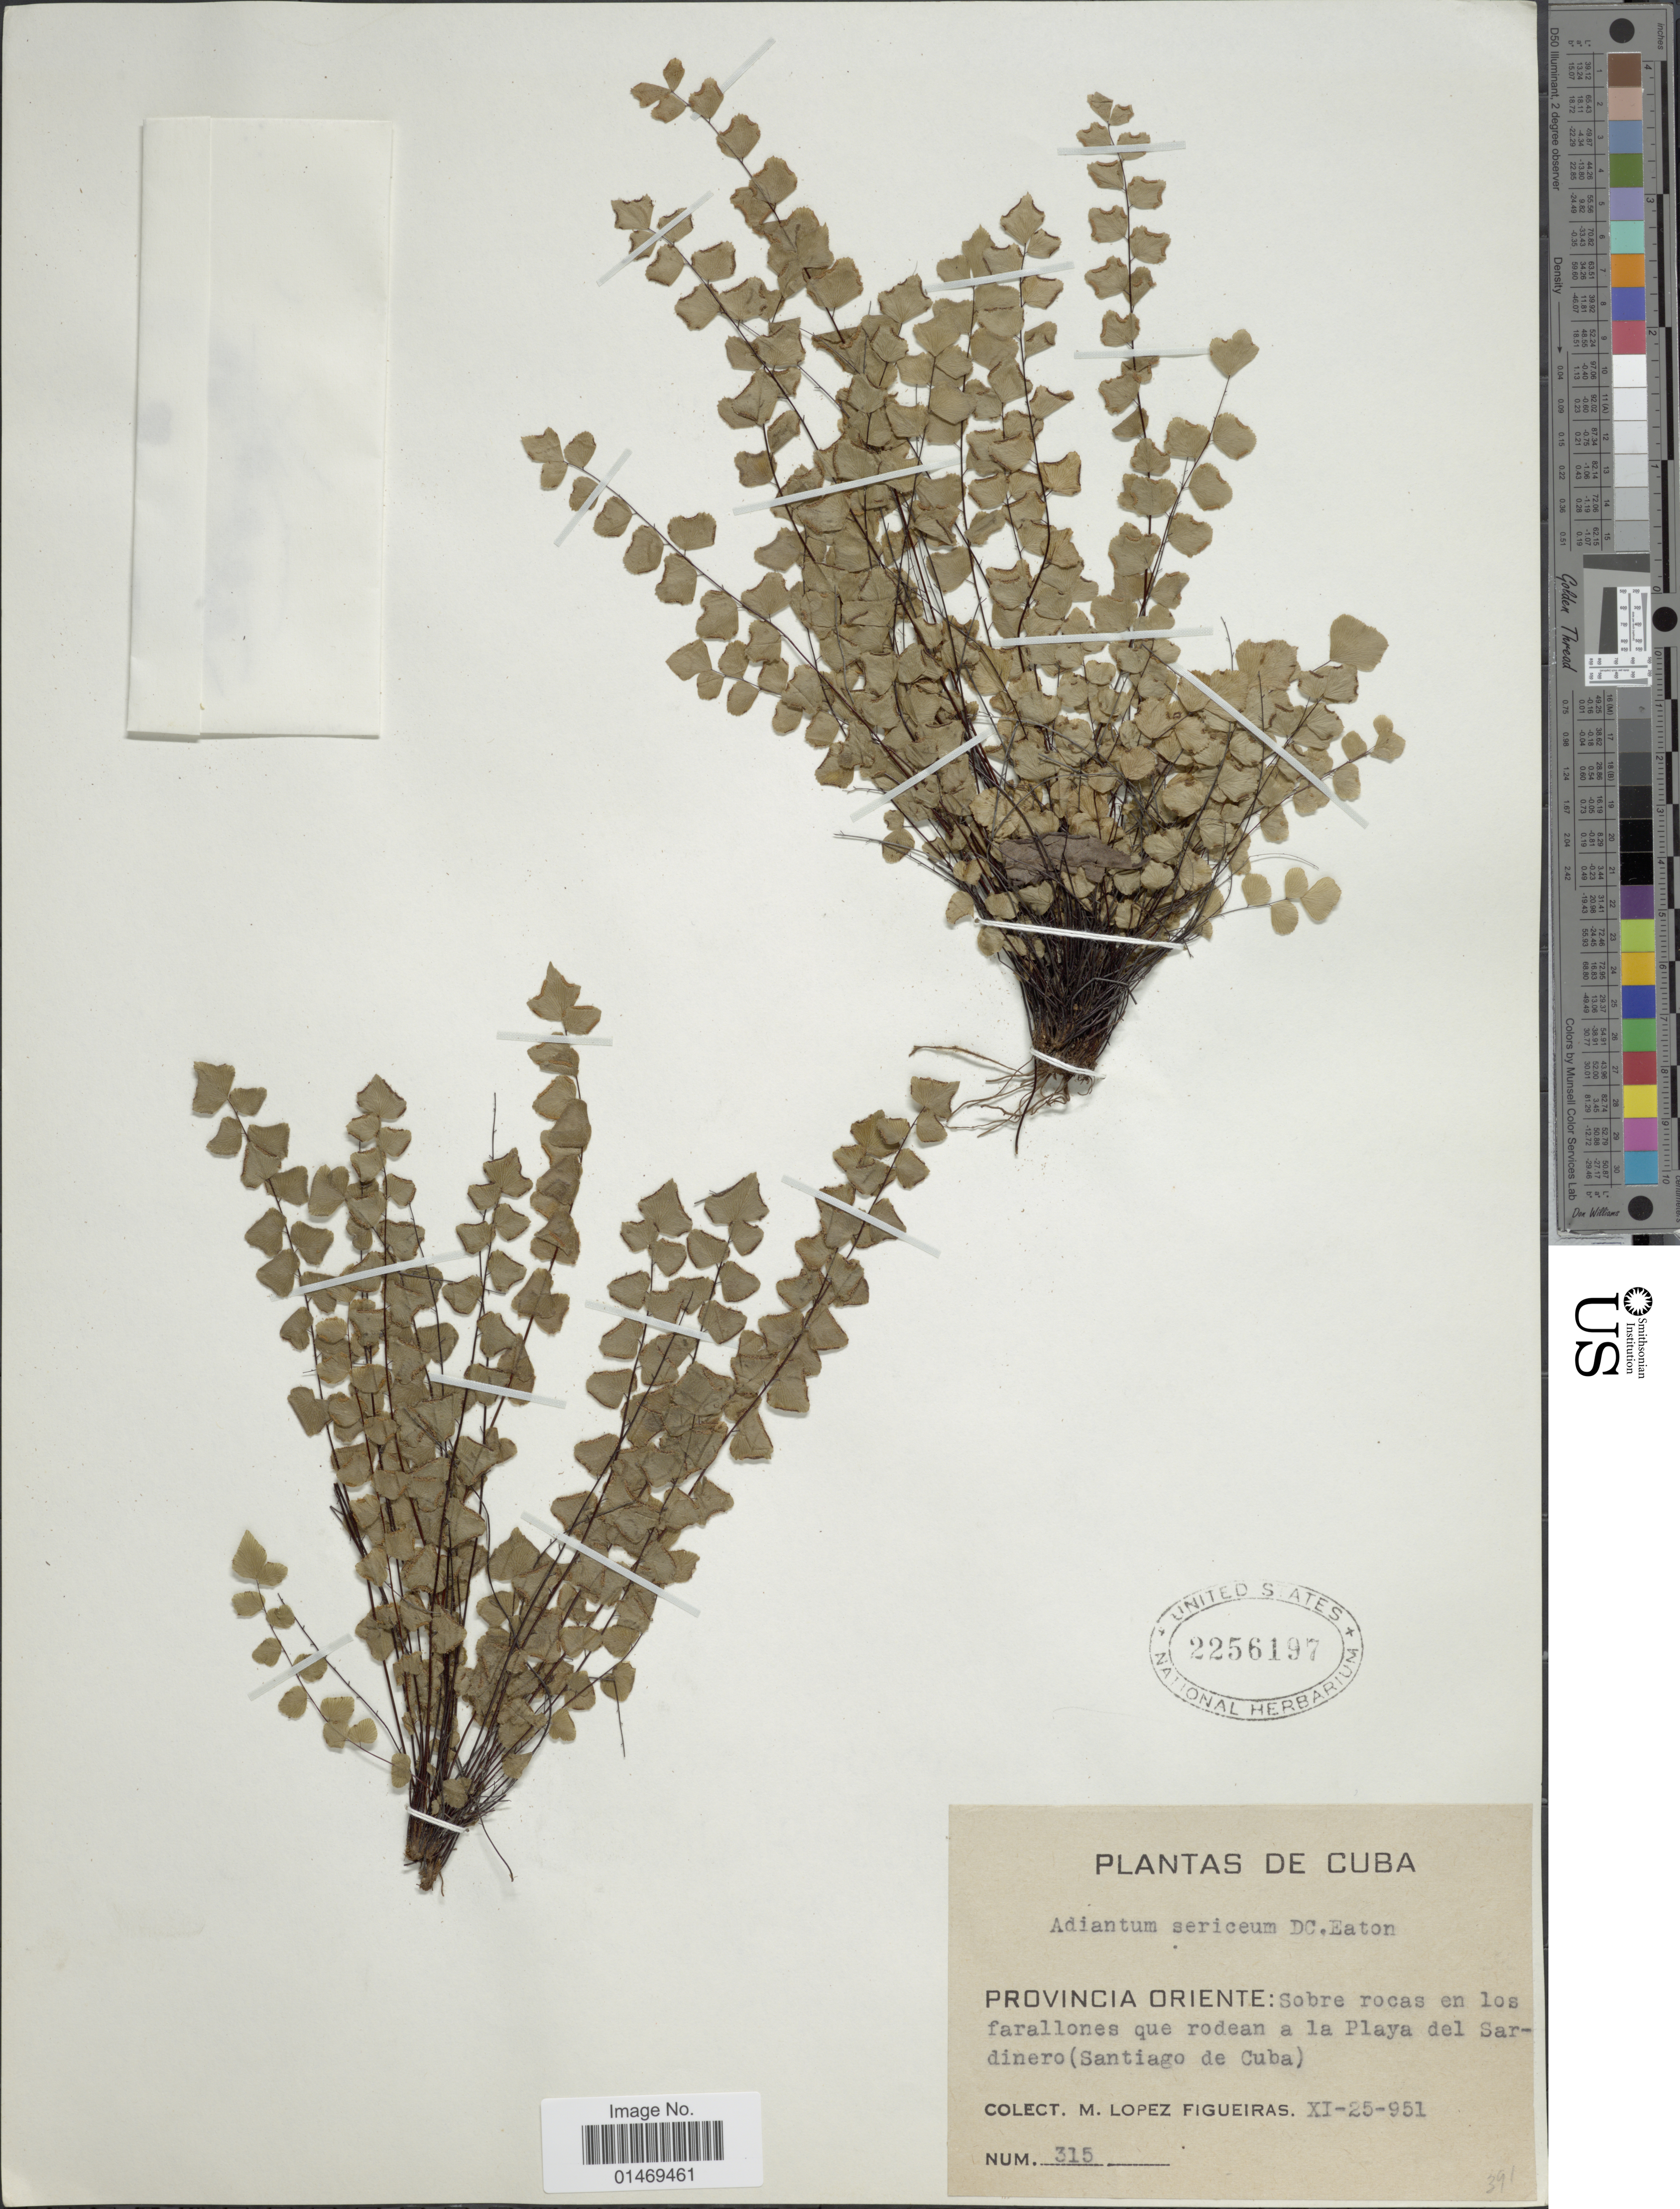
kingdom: Plantae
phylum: Tracheophyta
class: Polypodiopsida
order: Polypodiales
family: Pteridaceae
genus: Adiantum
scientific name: Adiantum sericeum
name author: D.C. Eaton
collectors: M. López Figueiras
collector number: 315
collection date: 1951-11-25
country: Cuba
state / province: Oriente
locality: Sobre rocas en los farallones que rodean a la Playa del Sardinero (Santiago de Cuba)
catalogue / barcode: US 2256197